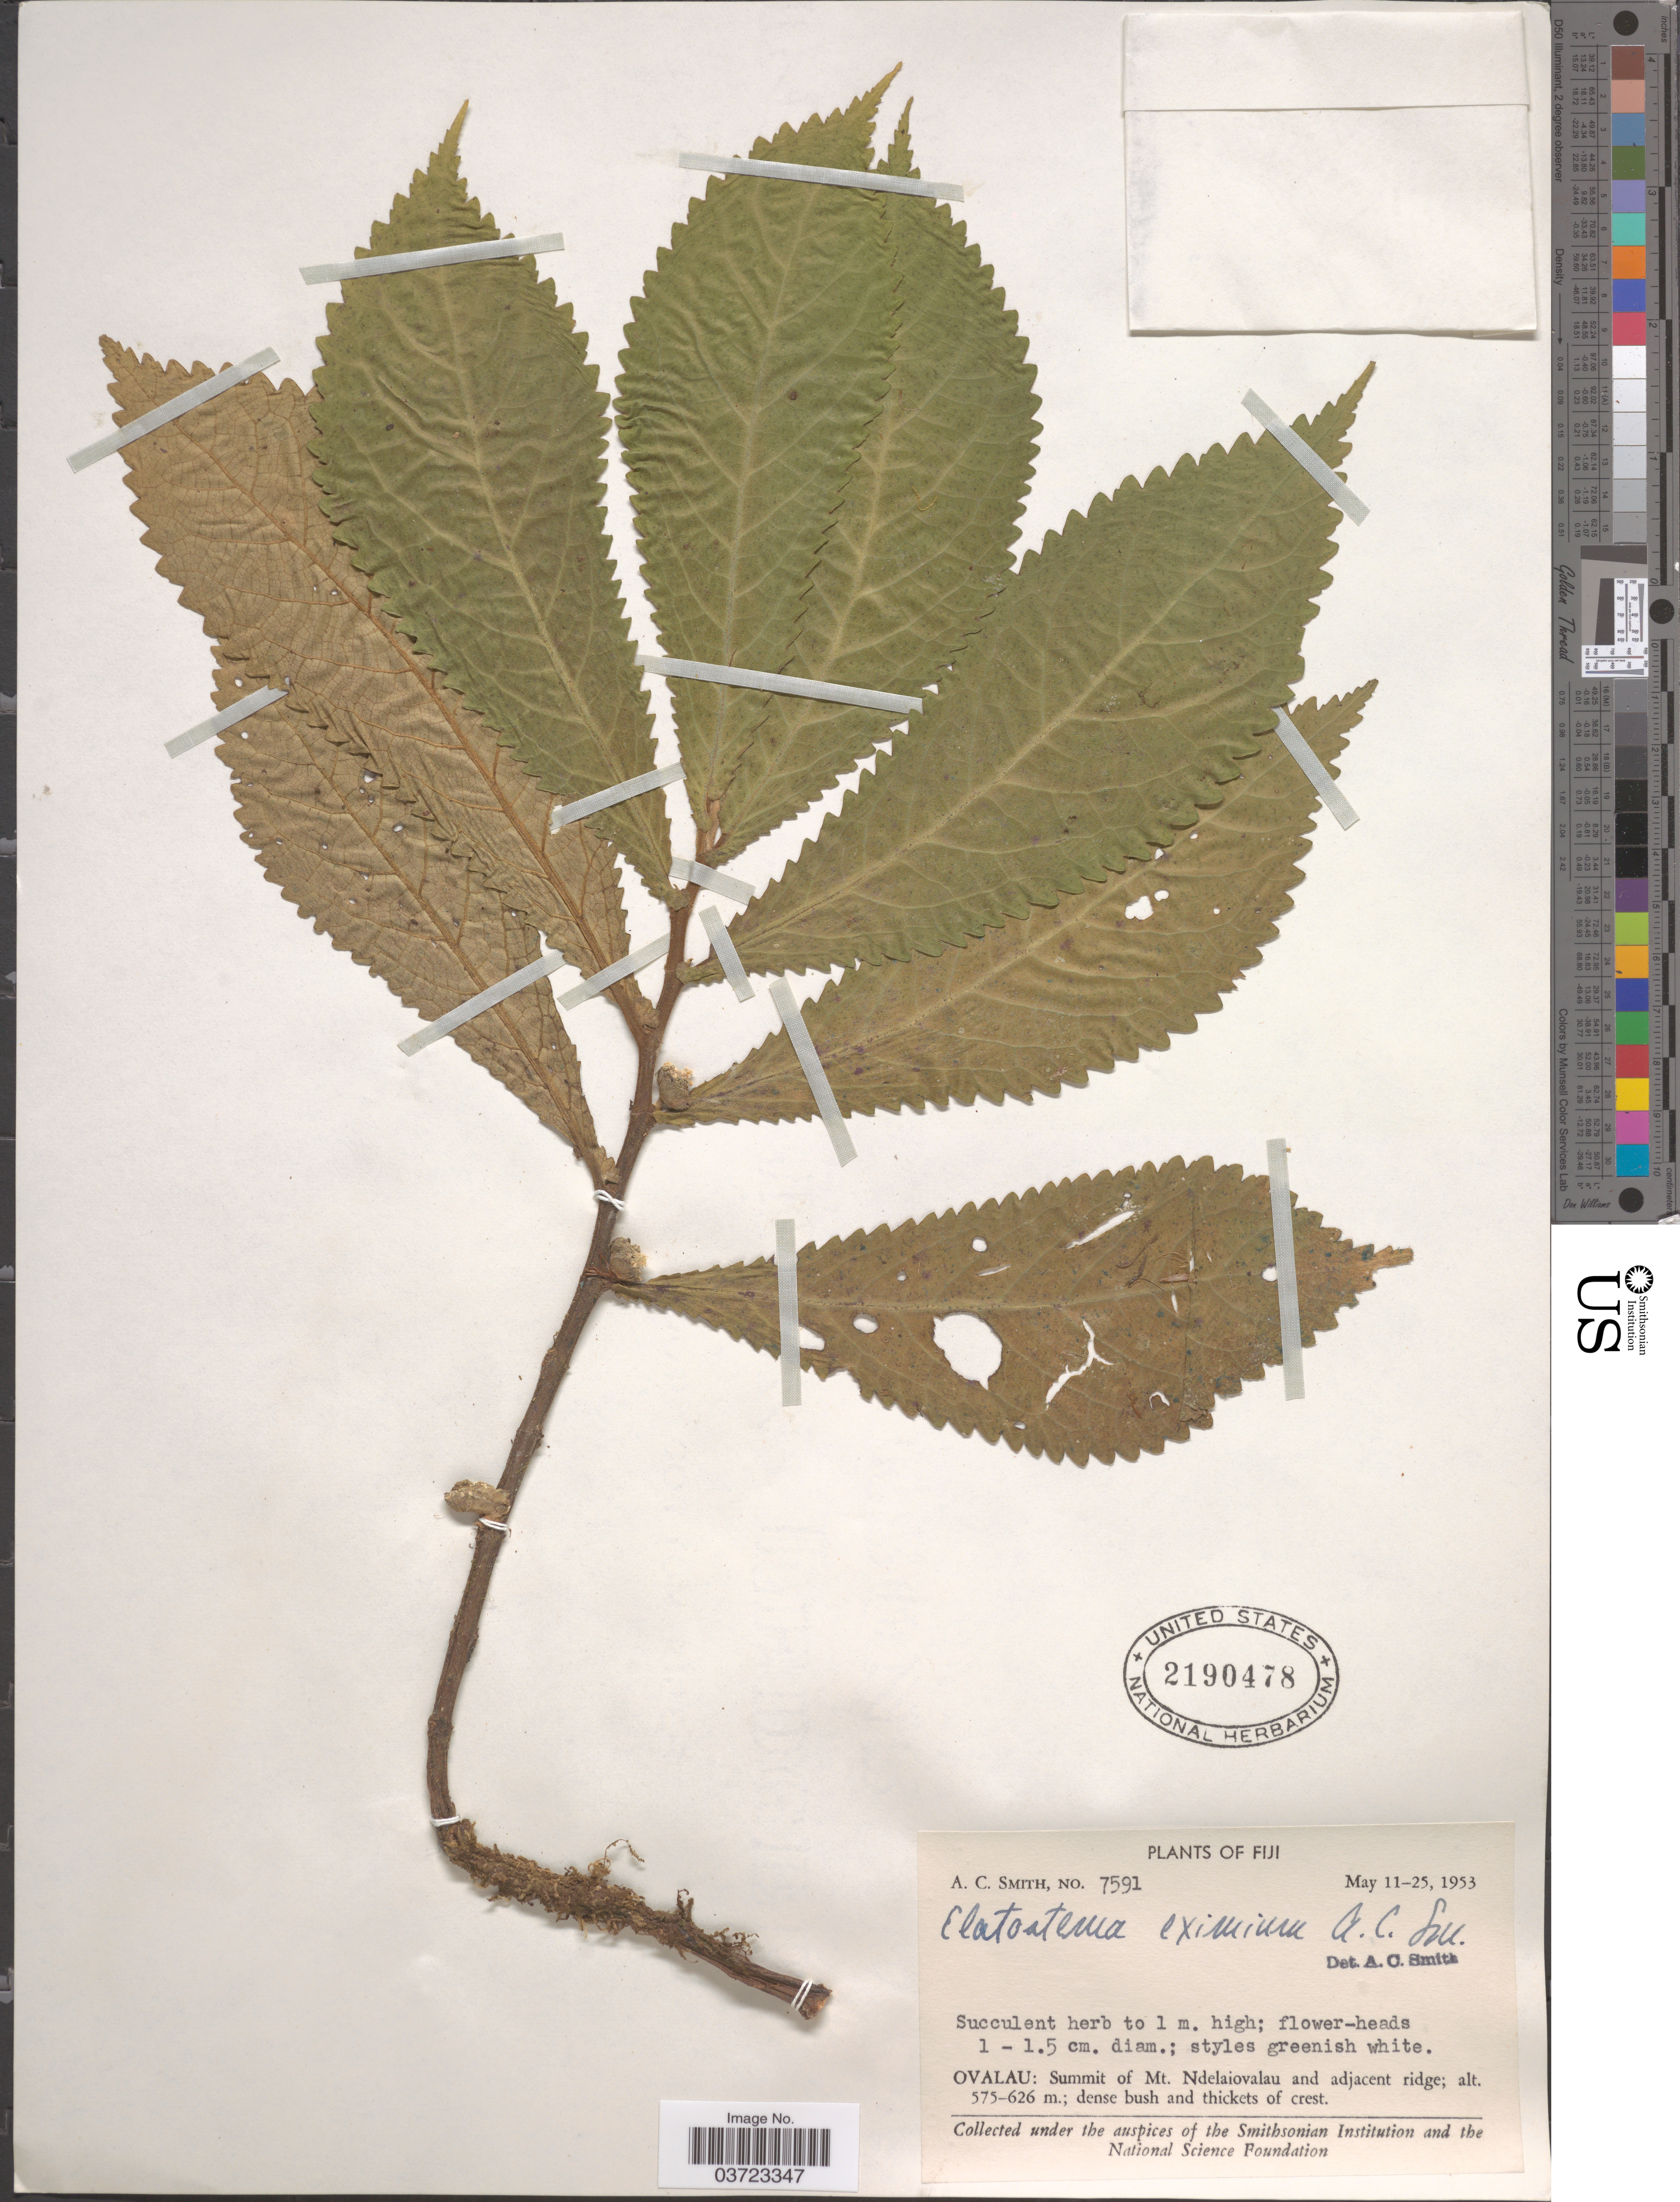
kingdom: Plantae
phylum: Tracheophyta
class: Magnoliopsida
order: Rosales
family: Urticaceae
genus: Elatostema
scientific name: Elatostema eximium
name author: A.C. Sm.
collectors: A. C. Smith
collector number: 7591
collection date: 1953-05-11/1953-05-25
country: Fiji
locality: Ovalau: Summit of Mt. Ndelaiovalau and adjacent ridge.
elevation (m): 575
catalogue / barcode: US 2190478